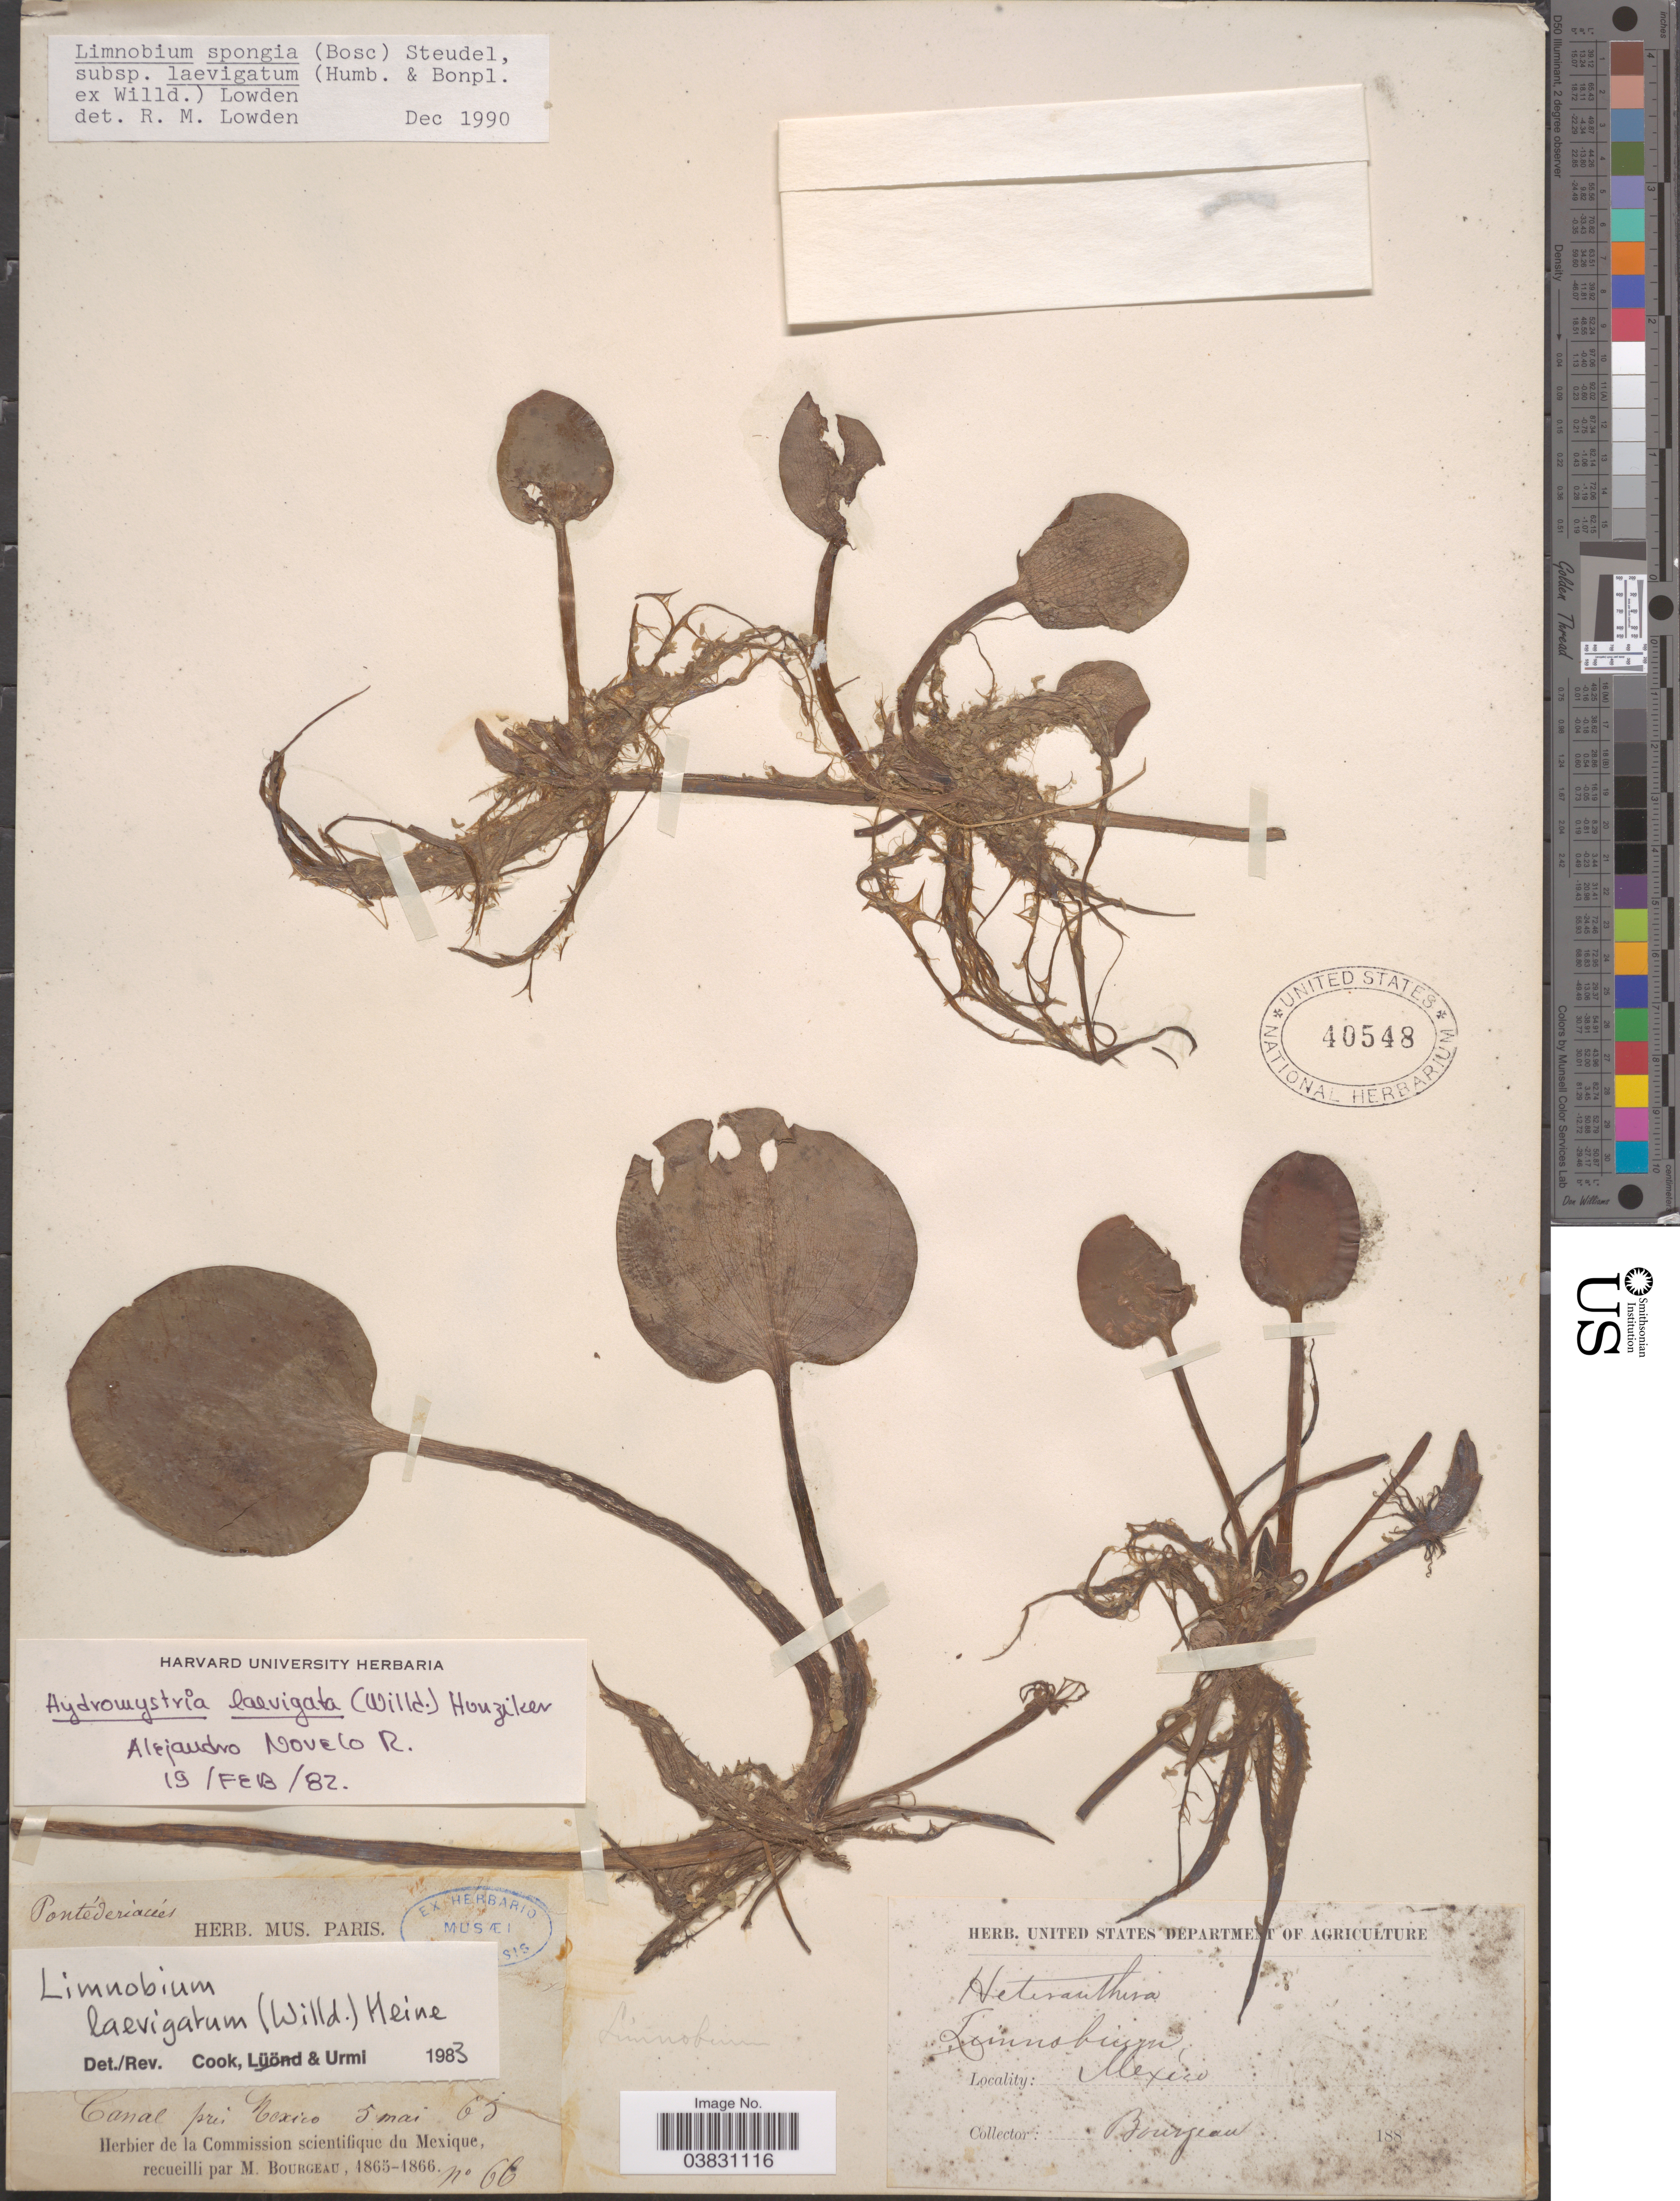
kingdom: Plantae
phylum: Tracheophyta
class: Liliopsida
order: Alismatales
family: Hydrocharitaceae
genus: Limnobium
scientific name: Limnobium laevigatum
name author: (Humb. & Bonpl. ex Willd.) Heine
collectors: M. Bourgeau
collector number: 66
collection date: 1865-05-05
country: Mexico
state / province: México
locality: Canal prés Mexico.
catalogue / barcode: US 40548